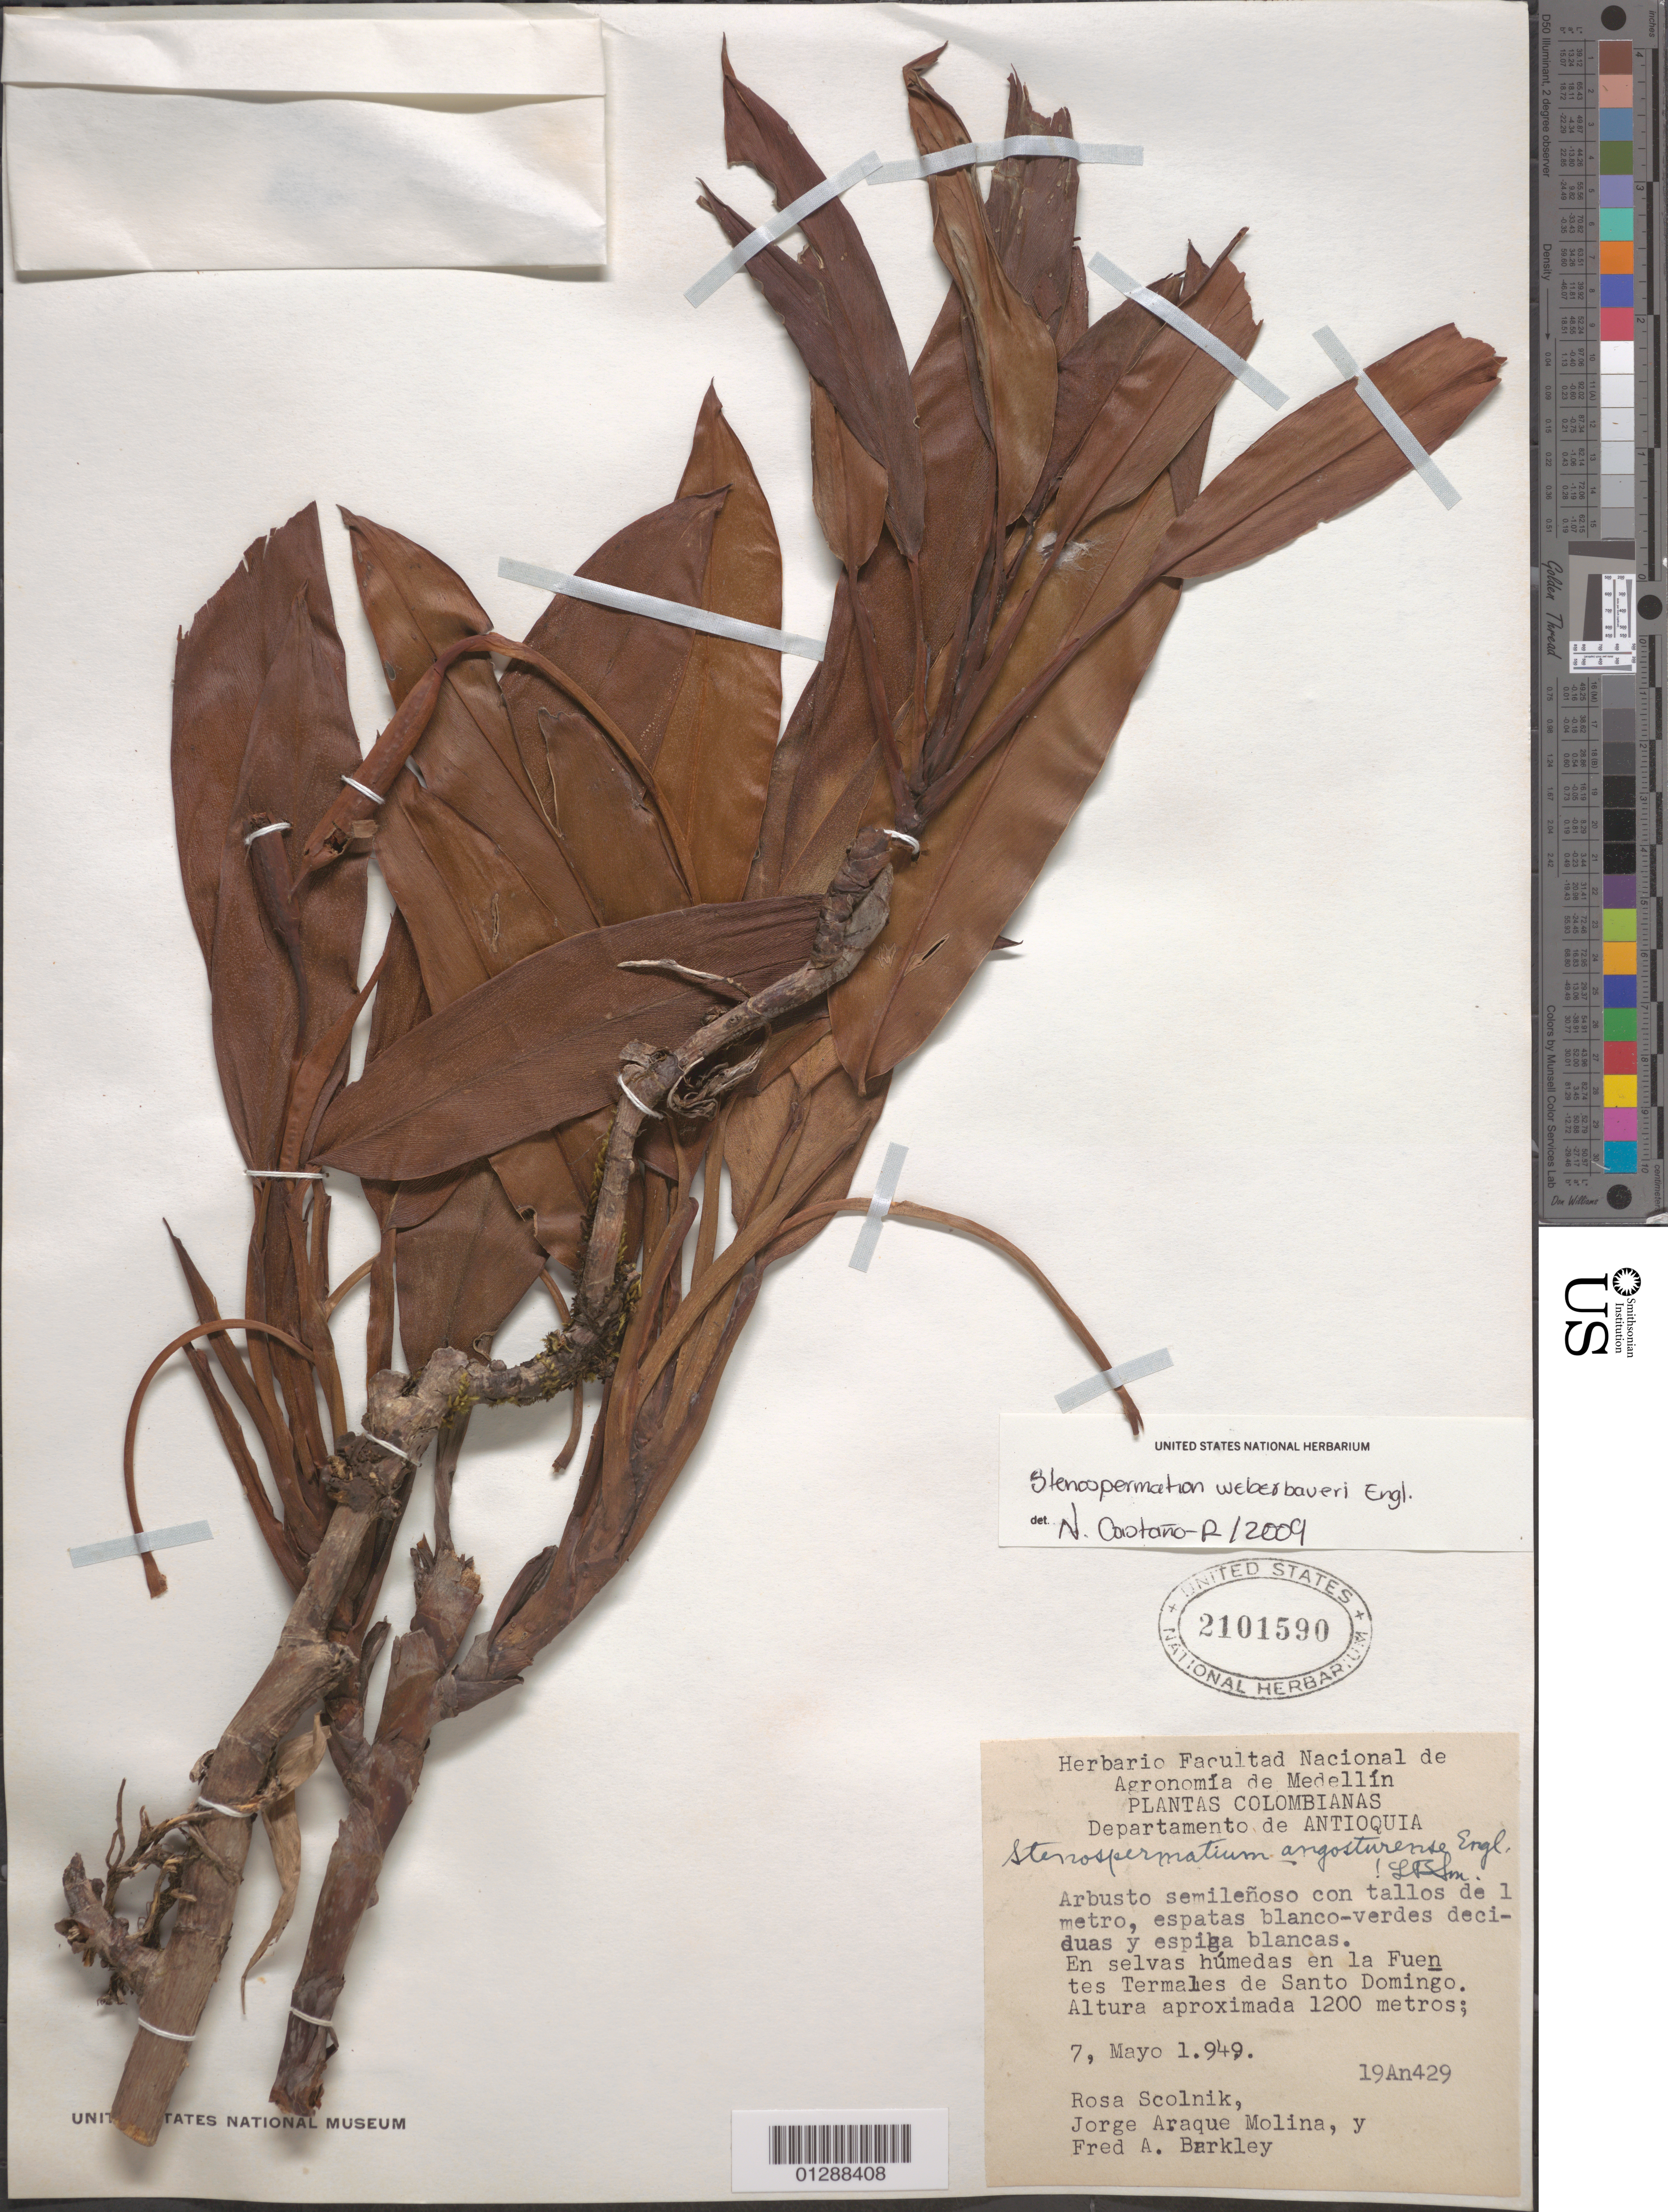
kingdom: Plantae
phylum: Tracheophyta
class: Liliopsida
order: Alismatales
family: Araceae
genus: Stenospermation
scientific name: Stenospermation weberbaueri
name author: Engl.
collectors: R. Scolnik, J. A. Molina & F. A. Barkley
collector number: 19An429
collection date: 1949-05-07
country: Colombia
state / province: Antioquia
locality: Departamento de Antioquia. En selvas húmedas en la Fuentes Termales de Santo Domingo.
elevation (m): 1200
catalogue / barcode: US 2101590